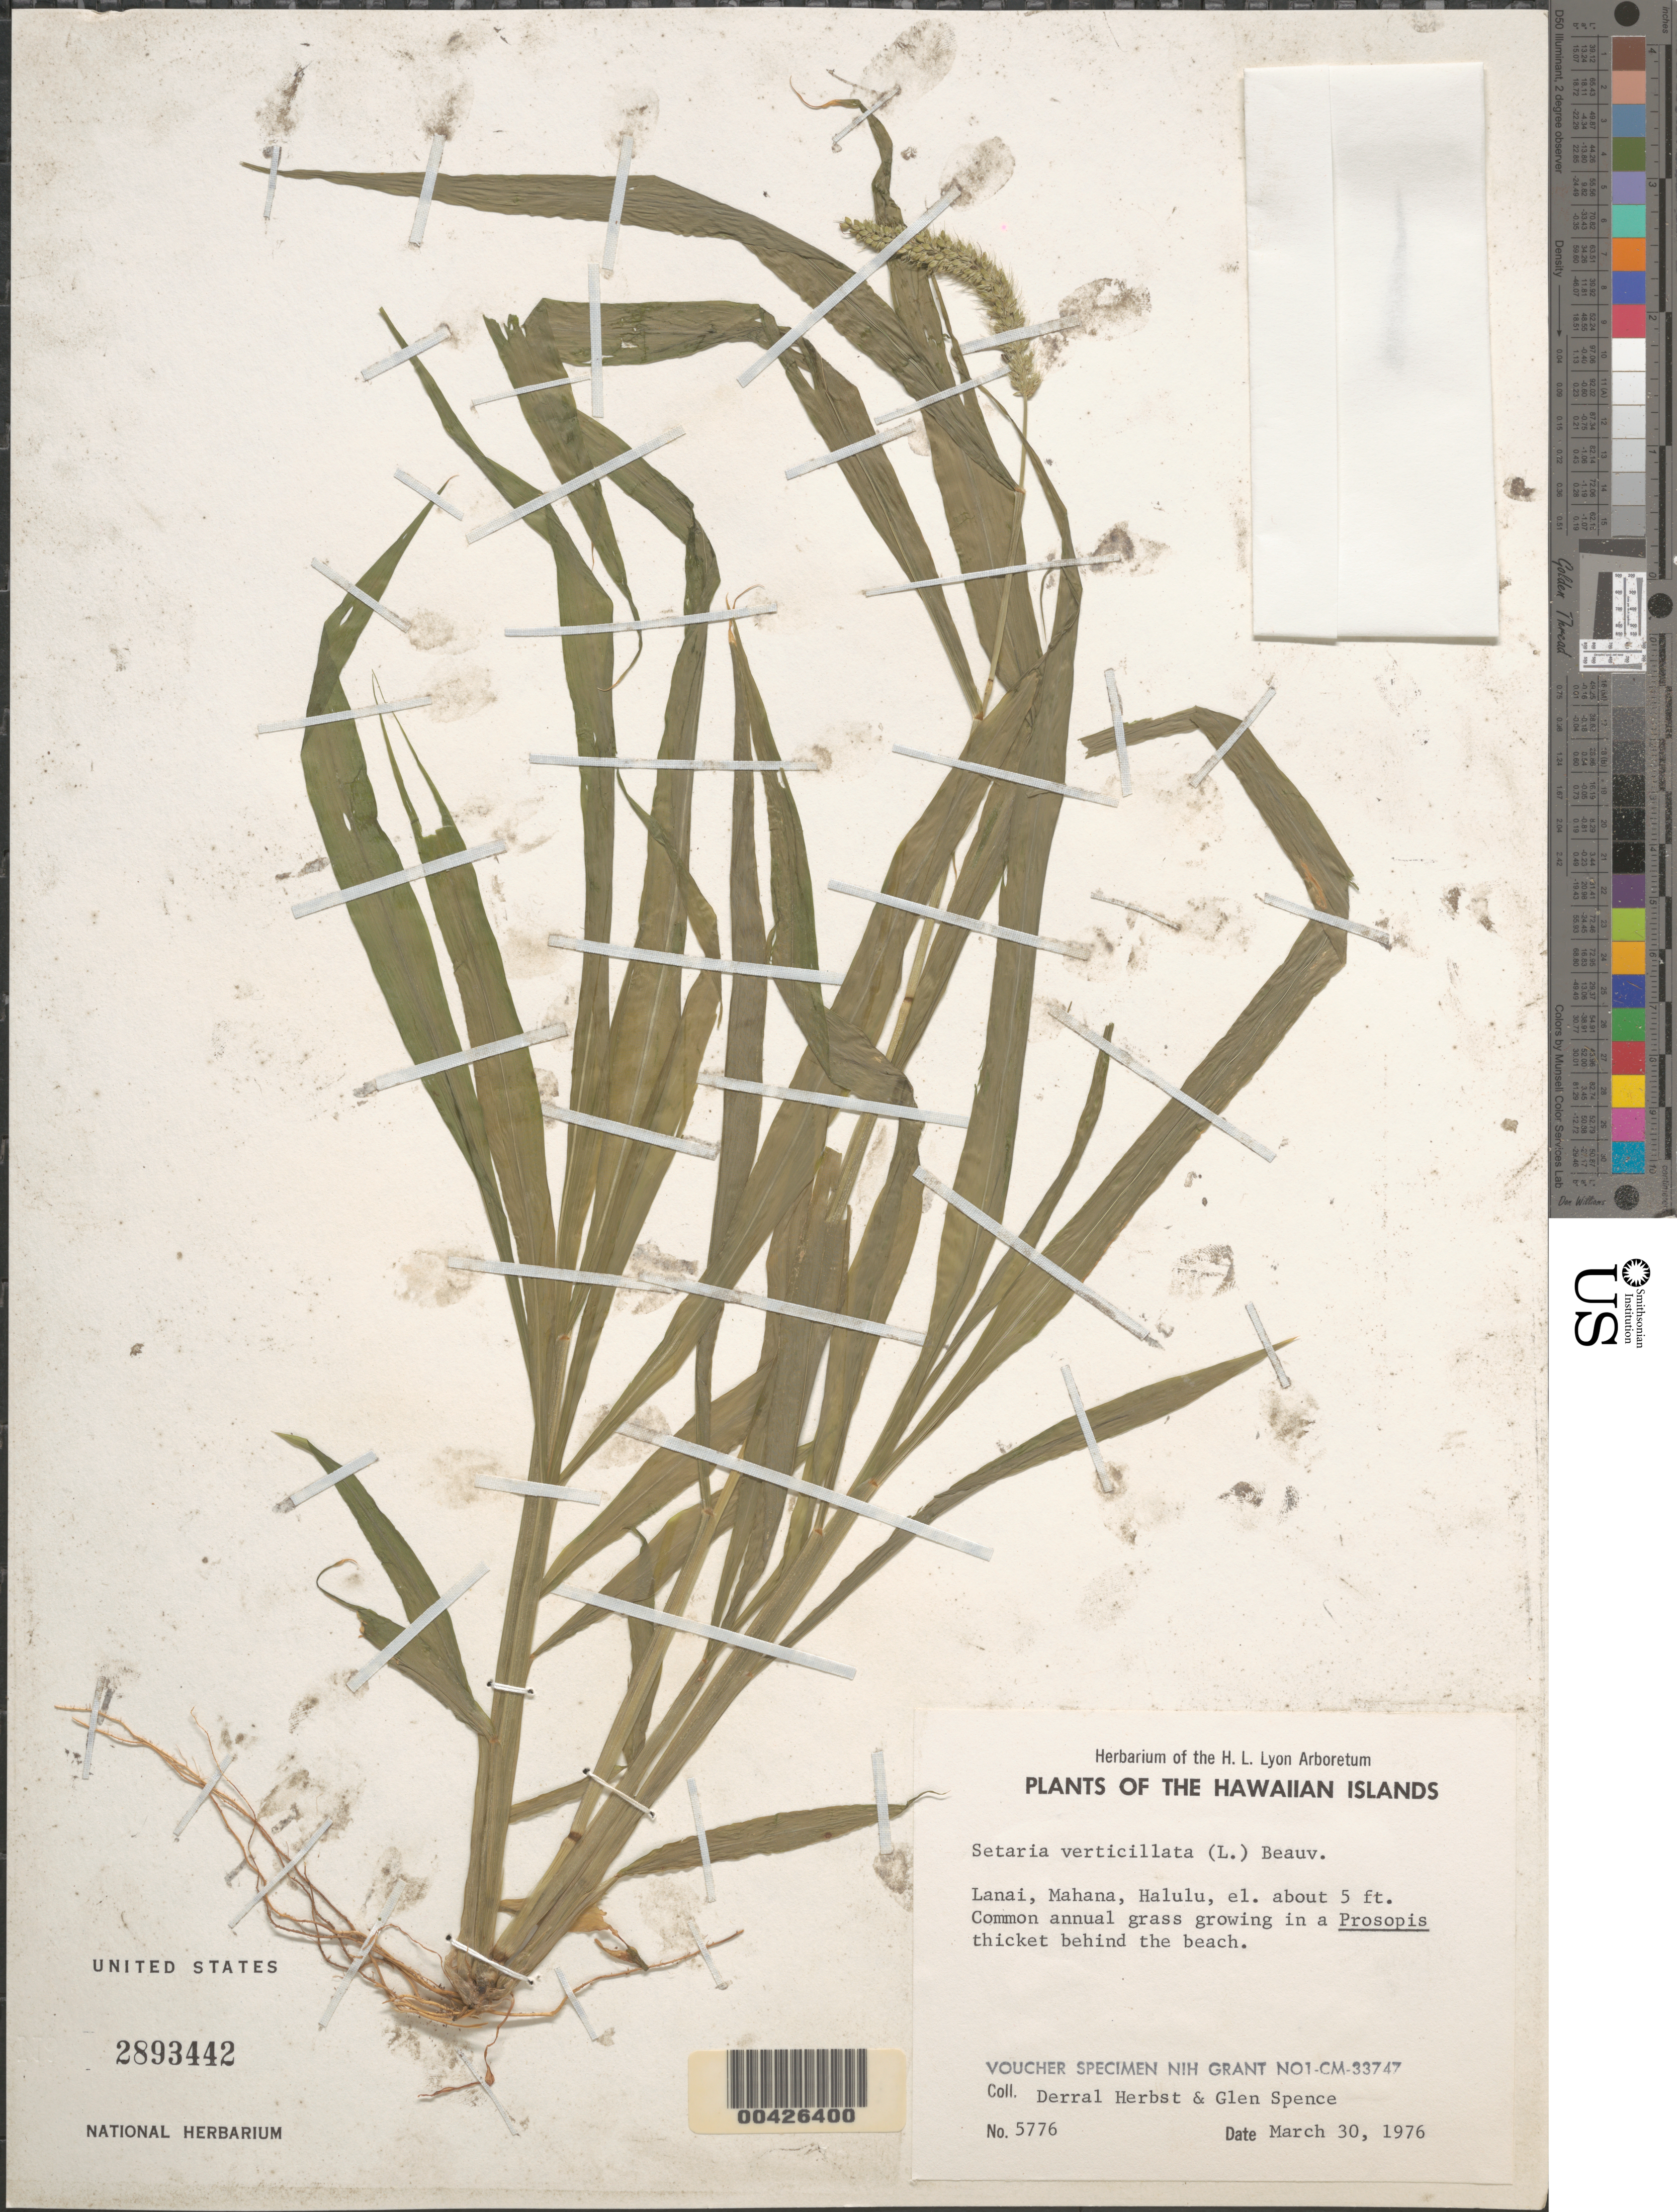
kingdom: Plantae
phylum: Tracheophyta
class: Liliopsida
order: Poales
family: Poaceae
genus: Setaria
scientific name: Setaria adhaerens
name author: (Forssk.) Chiov.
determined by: Wagner, W. L., (BOT), Smithsonian Institution - National Museum of Natural History (UNITED STATES)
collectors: D. R. Herbst & G. Spence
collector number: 5776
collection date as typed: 30 Mar 1976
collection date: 1976-03-30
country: United States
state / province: Hawaii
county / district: Maui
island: Lana'i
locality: Lanai, Mahana, Halulu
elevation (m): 2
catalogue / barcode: US 2893442